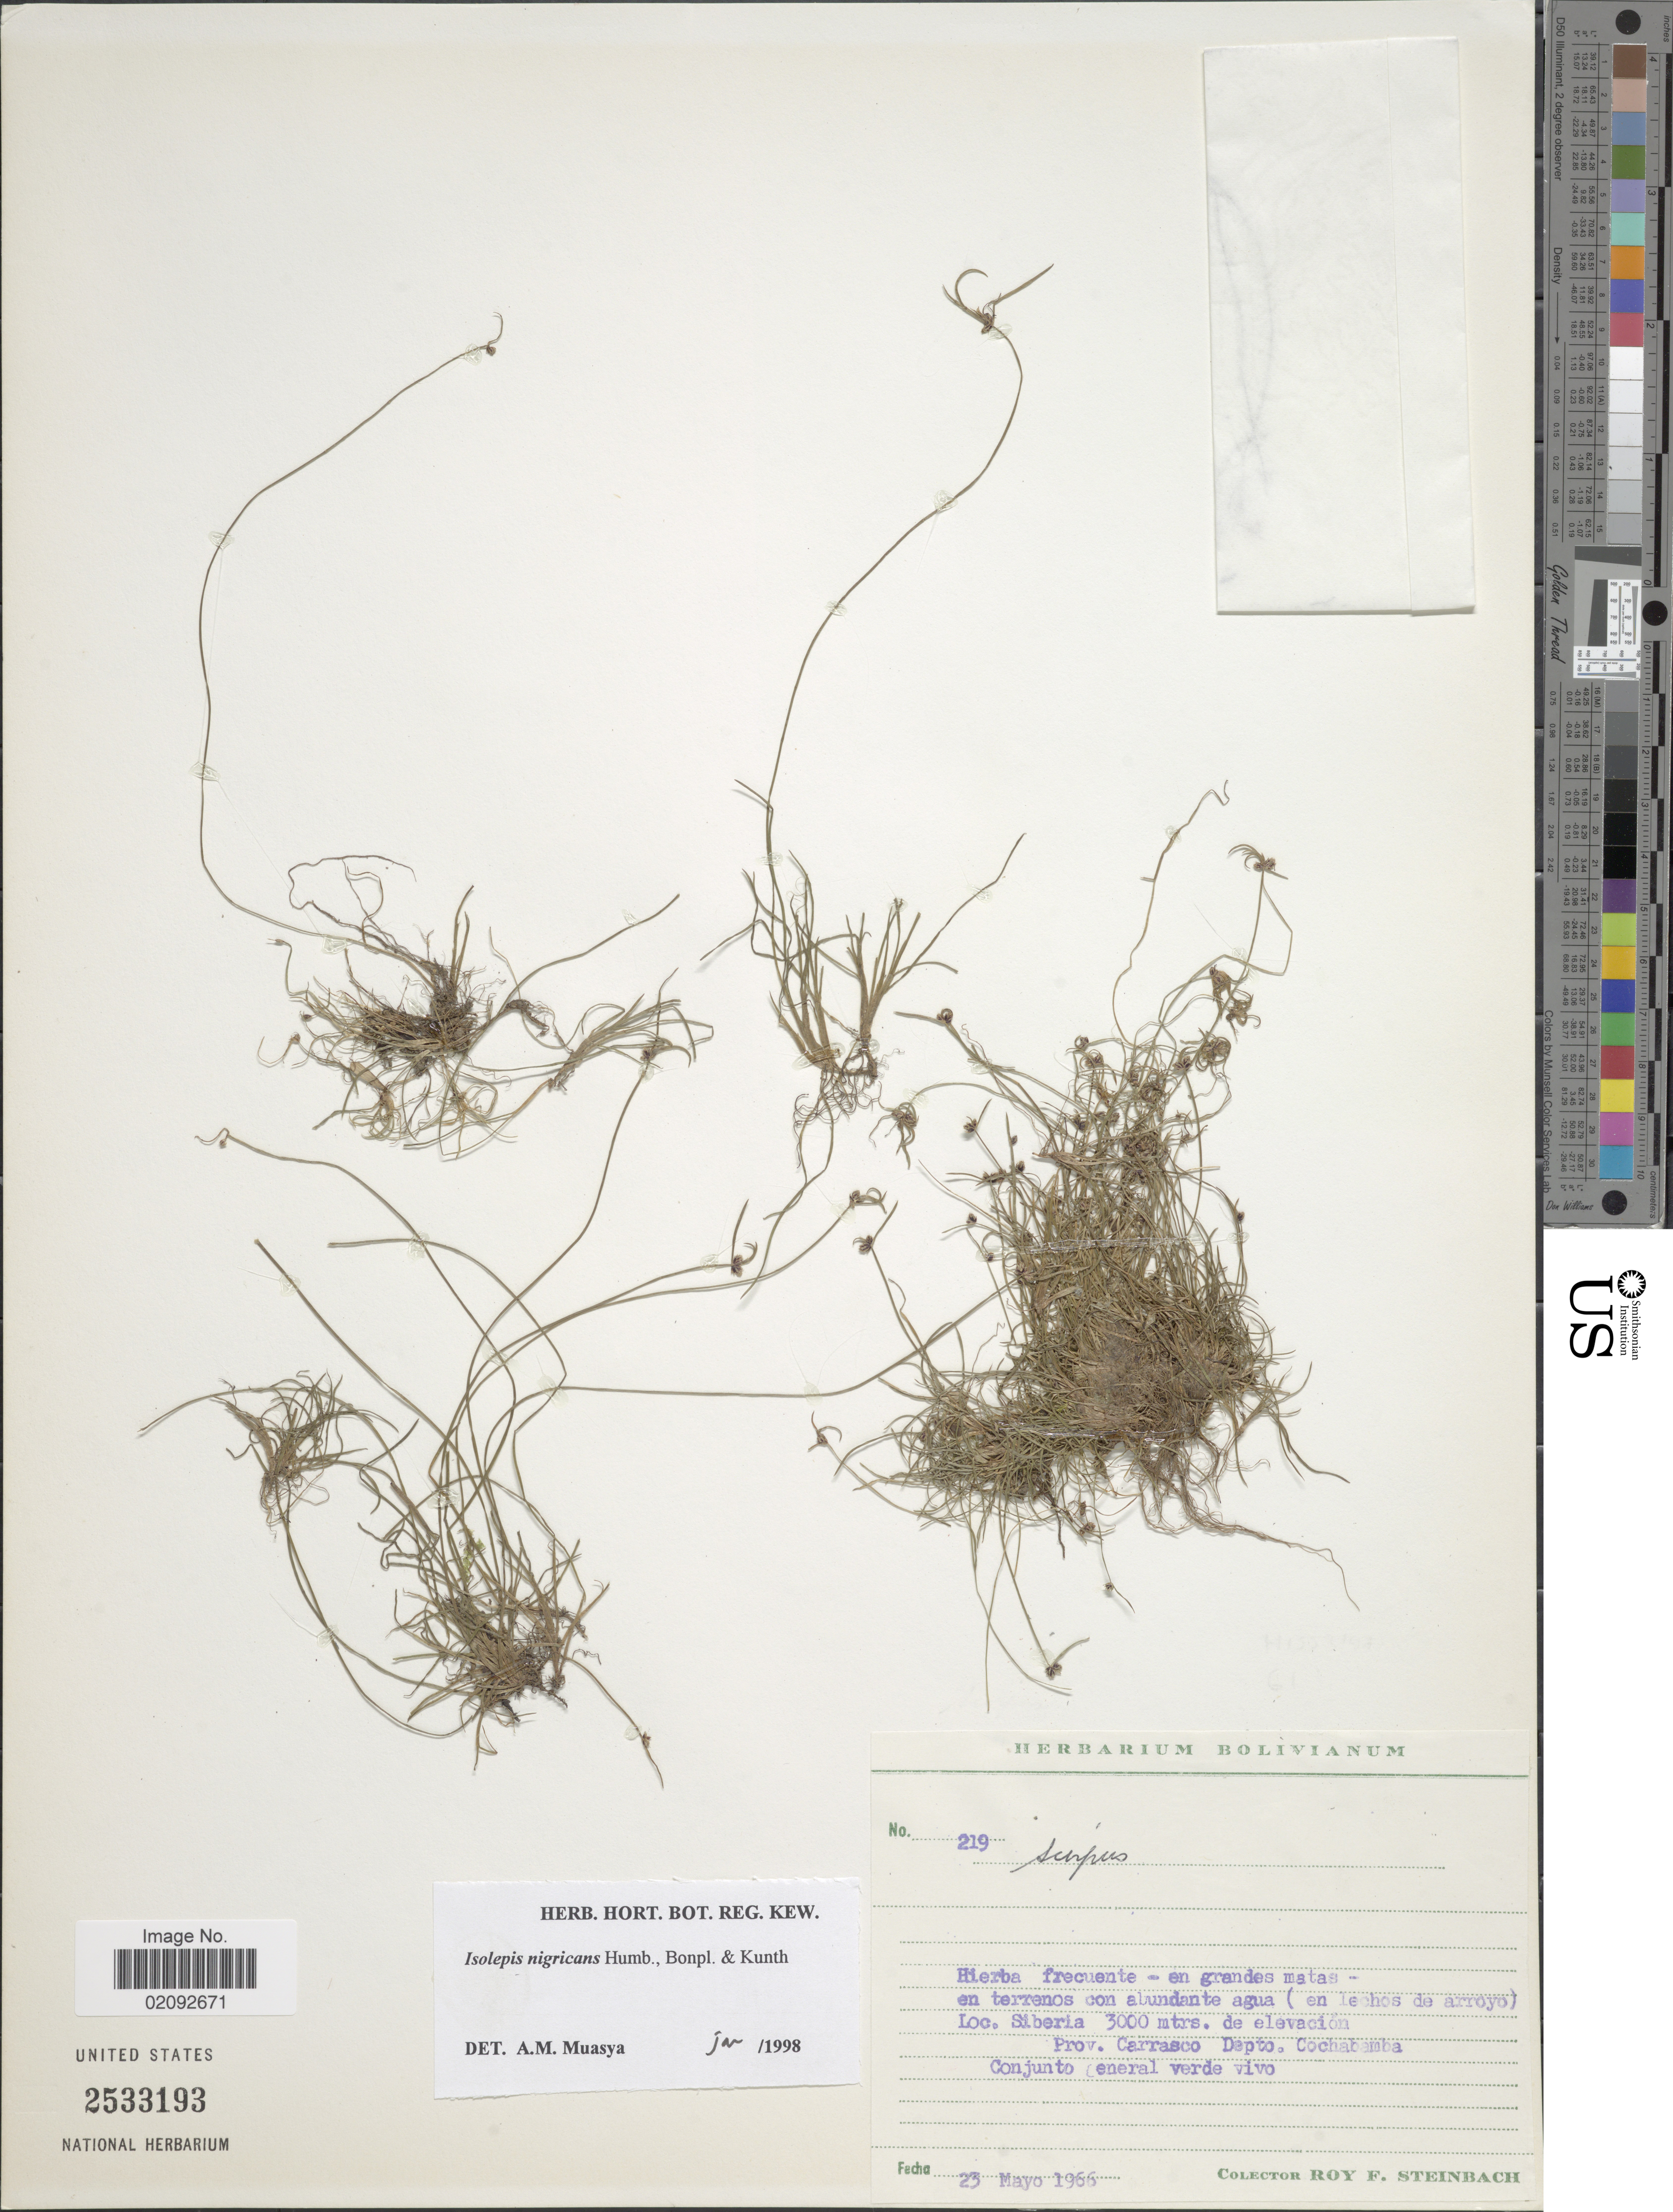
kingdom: Plantae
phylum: Tracheophyta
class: Liliopsida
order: Poales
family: Cyperaceae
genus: Isolepis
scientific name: Isolepis nigricans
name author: Kunth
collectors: R. F. Steinbach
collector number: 219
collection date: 1966-05-23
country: Bolivia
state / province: Cochabamba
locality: En terrenos con abundante agua (en lechos de arroyo), Siberia, Prov. Carrasco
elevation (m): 3000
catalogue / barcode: US 2533193